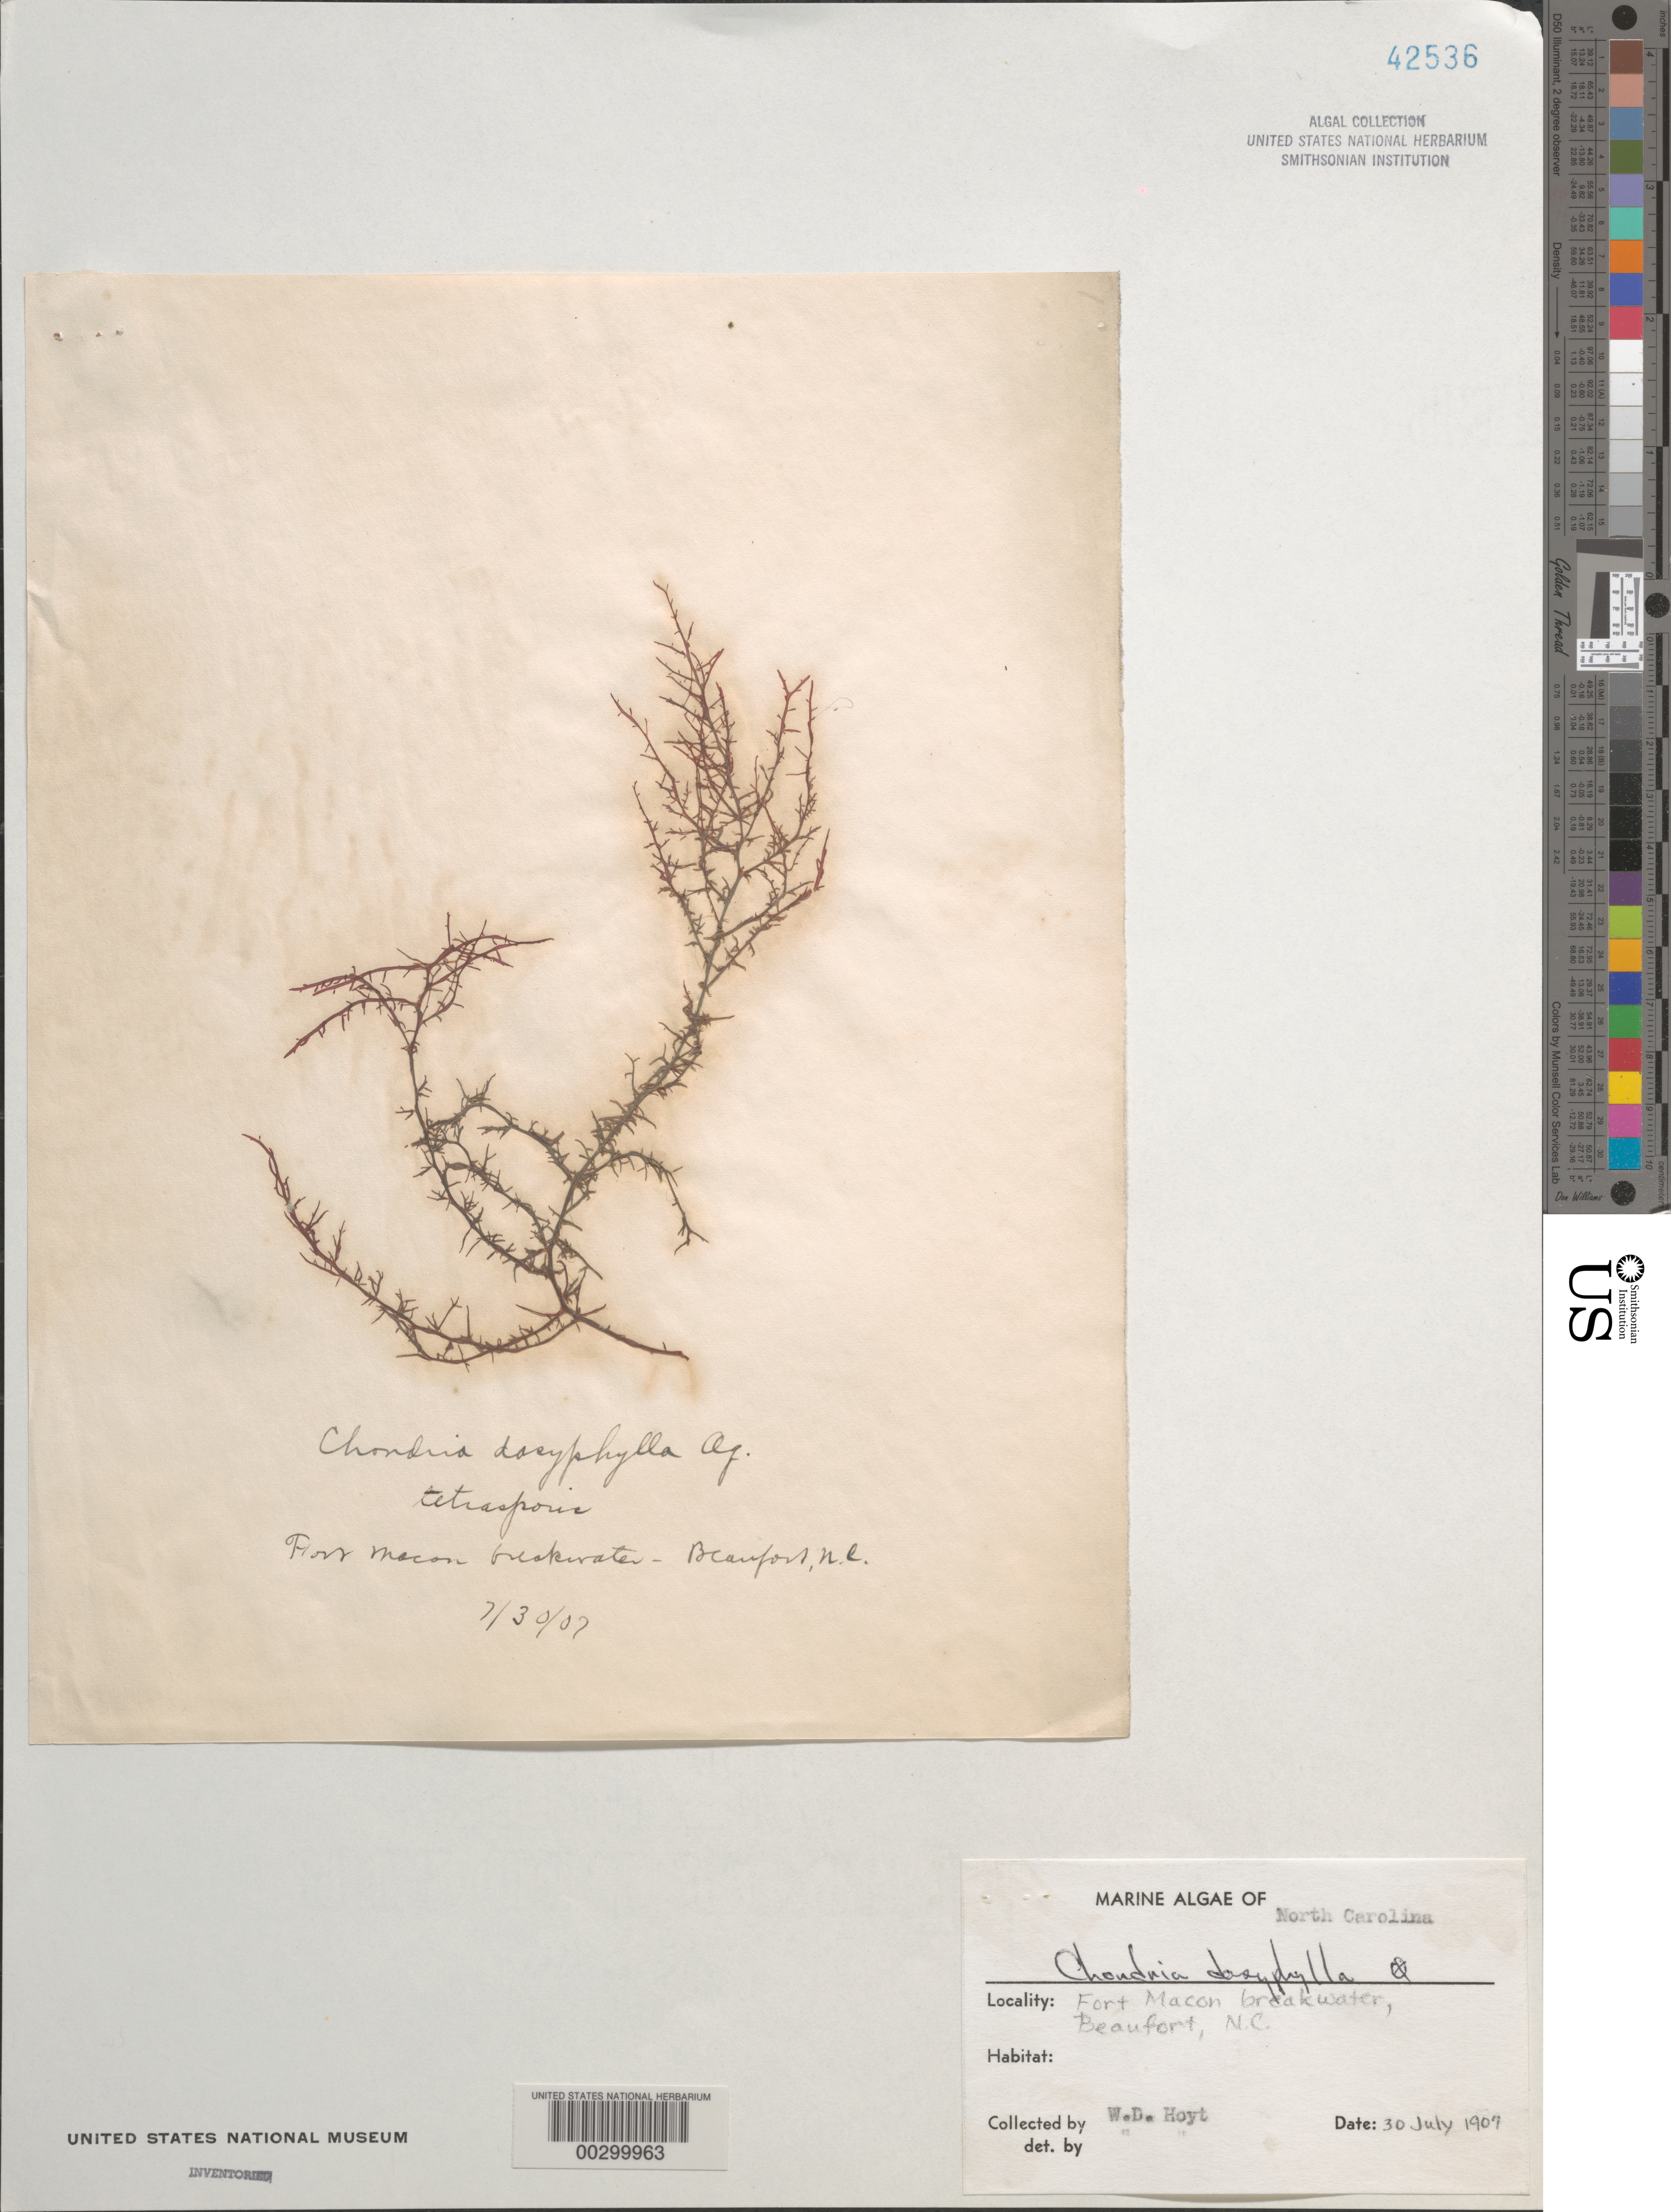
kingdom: Plantae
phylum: Rhodophyta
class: Florideophyceae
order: Ceramiales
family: Rhodomelaceae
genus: Chondria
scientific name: Chondria dasyphylla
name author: (Woodw.) C. Agardh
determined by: Hoyt, W. D.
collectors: W. D. Hoyt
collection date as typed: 30 Jul 1907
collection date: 1907-07-30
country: United States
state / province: North Carolina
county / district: Carteret County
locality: Beaufort, Fort Macon breakwater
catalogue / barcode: US 42536